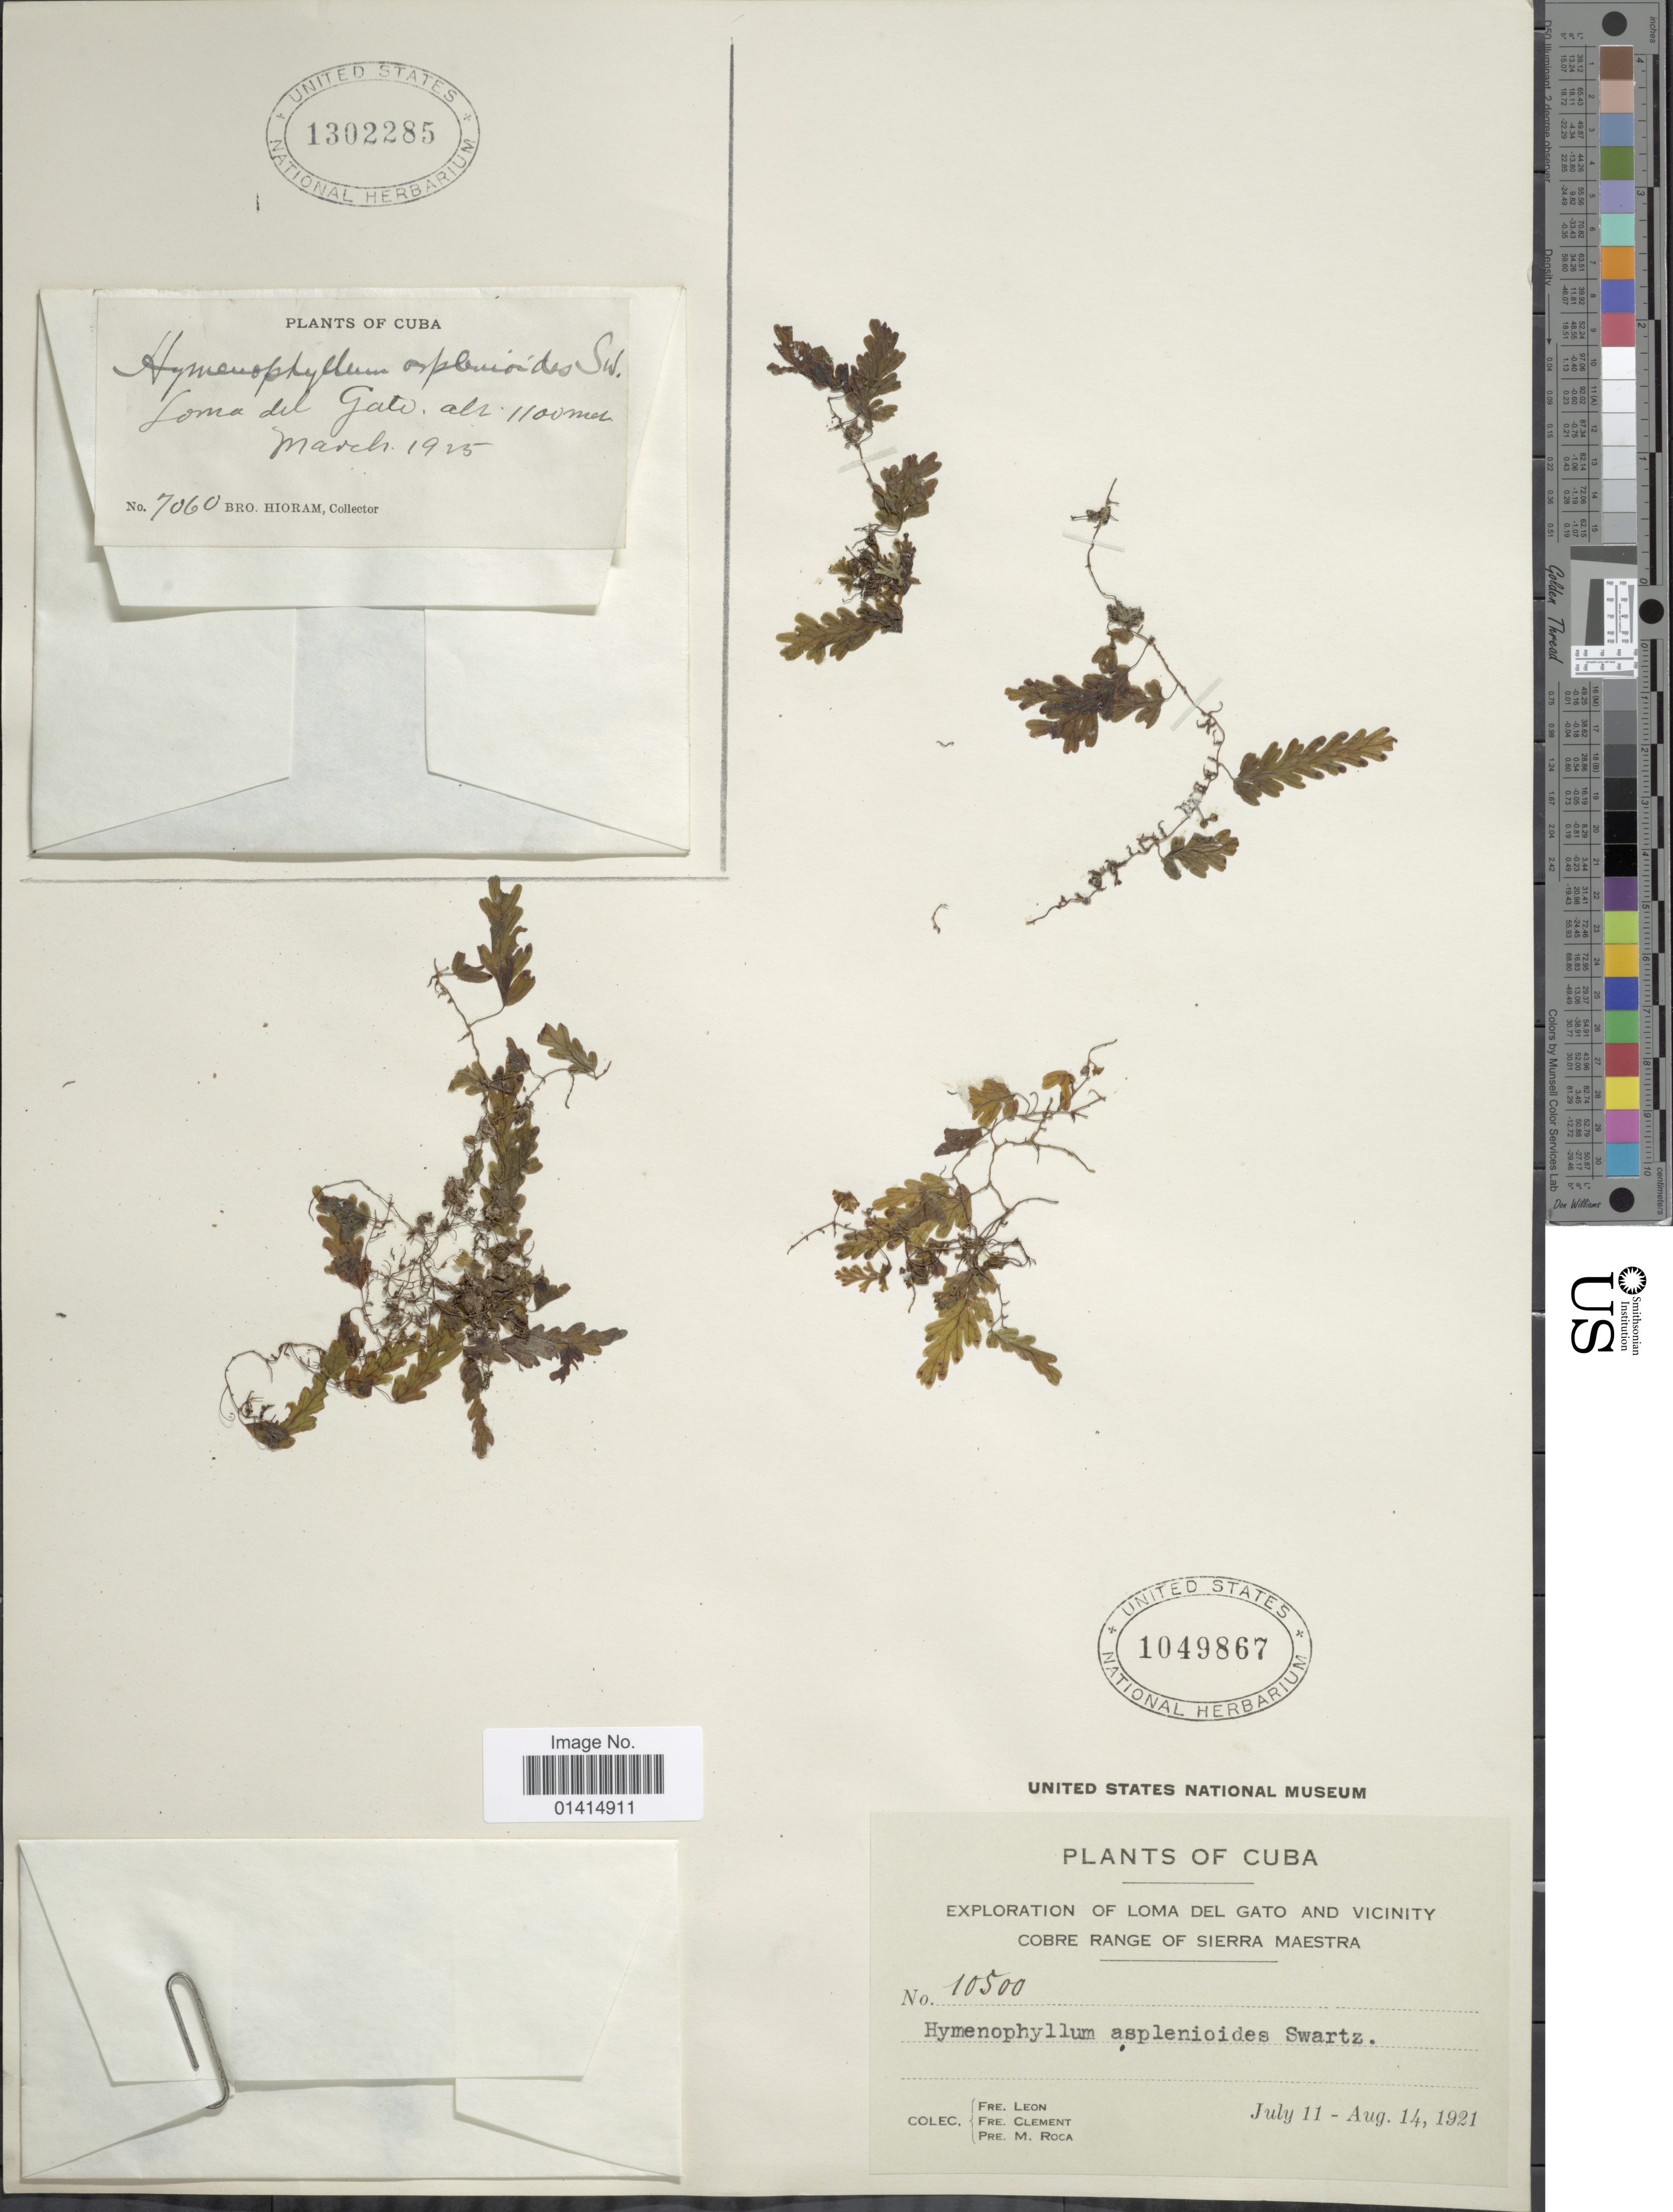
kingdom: Plantae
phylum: Tracheophyta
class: Polypodiopsida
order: Hymenophyllales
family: Hymenophyllaceae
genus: Hymenophyllum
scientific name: Hymenophyllum asplenioides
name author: (Sw.) Sw.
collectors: F. Leon, B. Clement & P. Roca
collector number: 10500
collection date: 1921-07-11/1921-08-14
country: Cuba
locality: Loma del Gato and vicinity Cobre Range of Sierra Maestra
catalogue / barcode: US 1049867